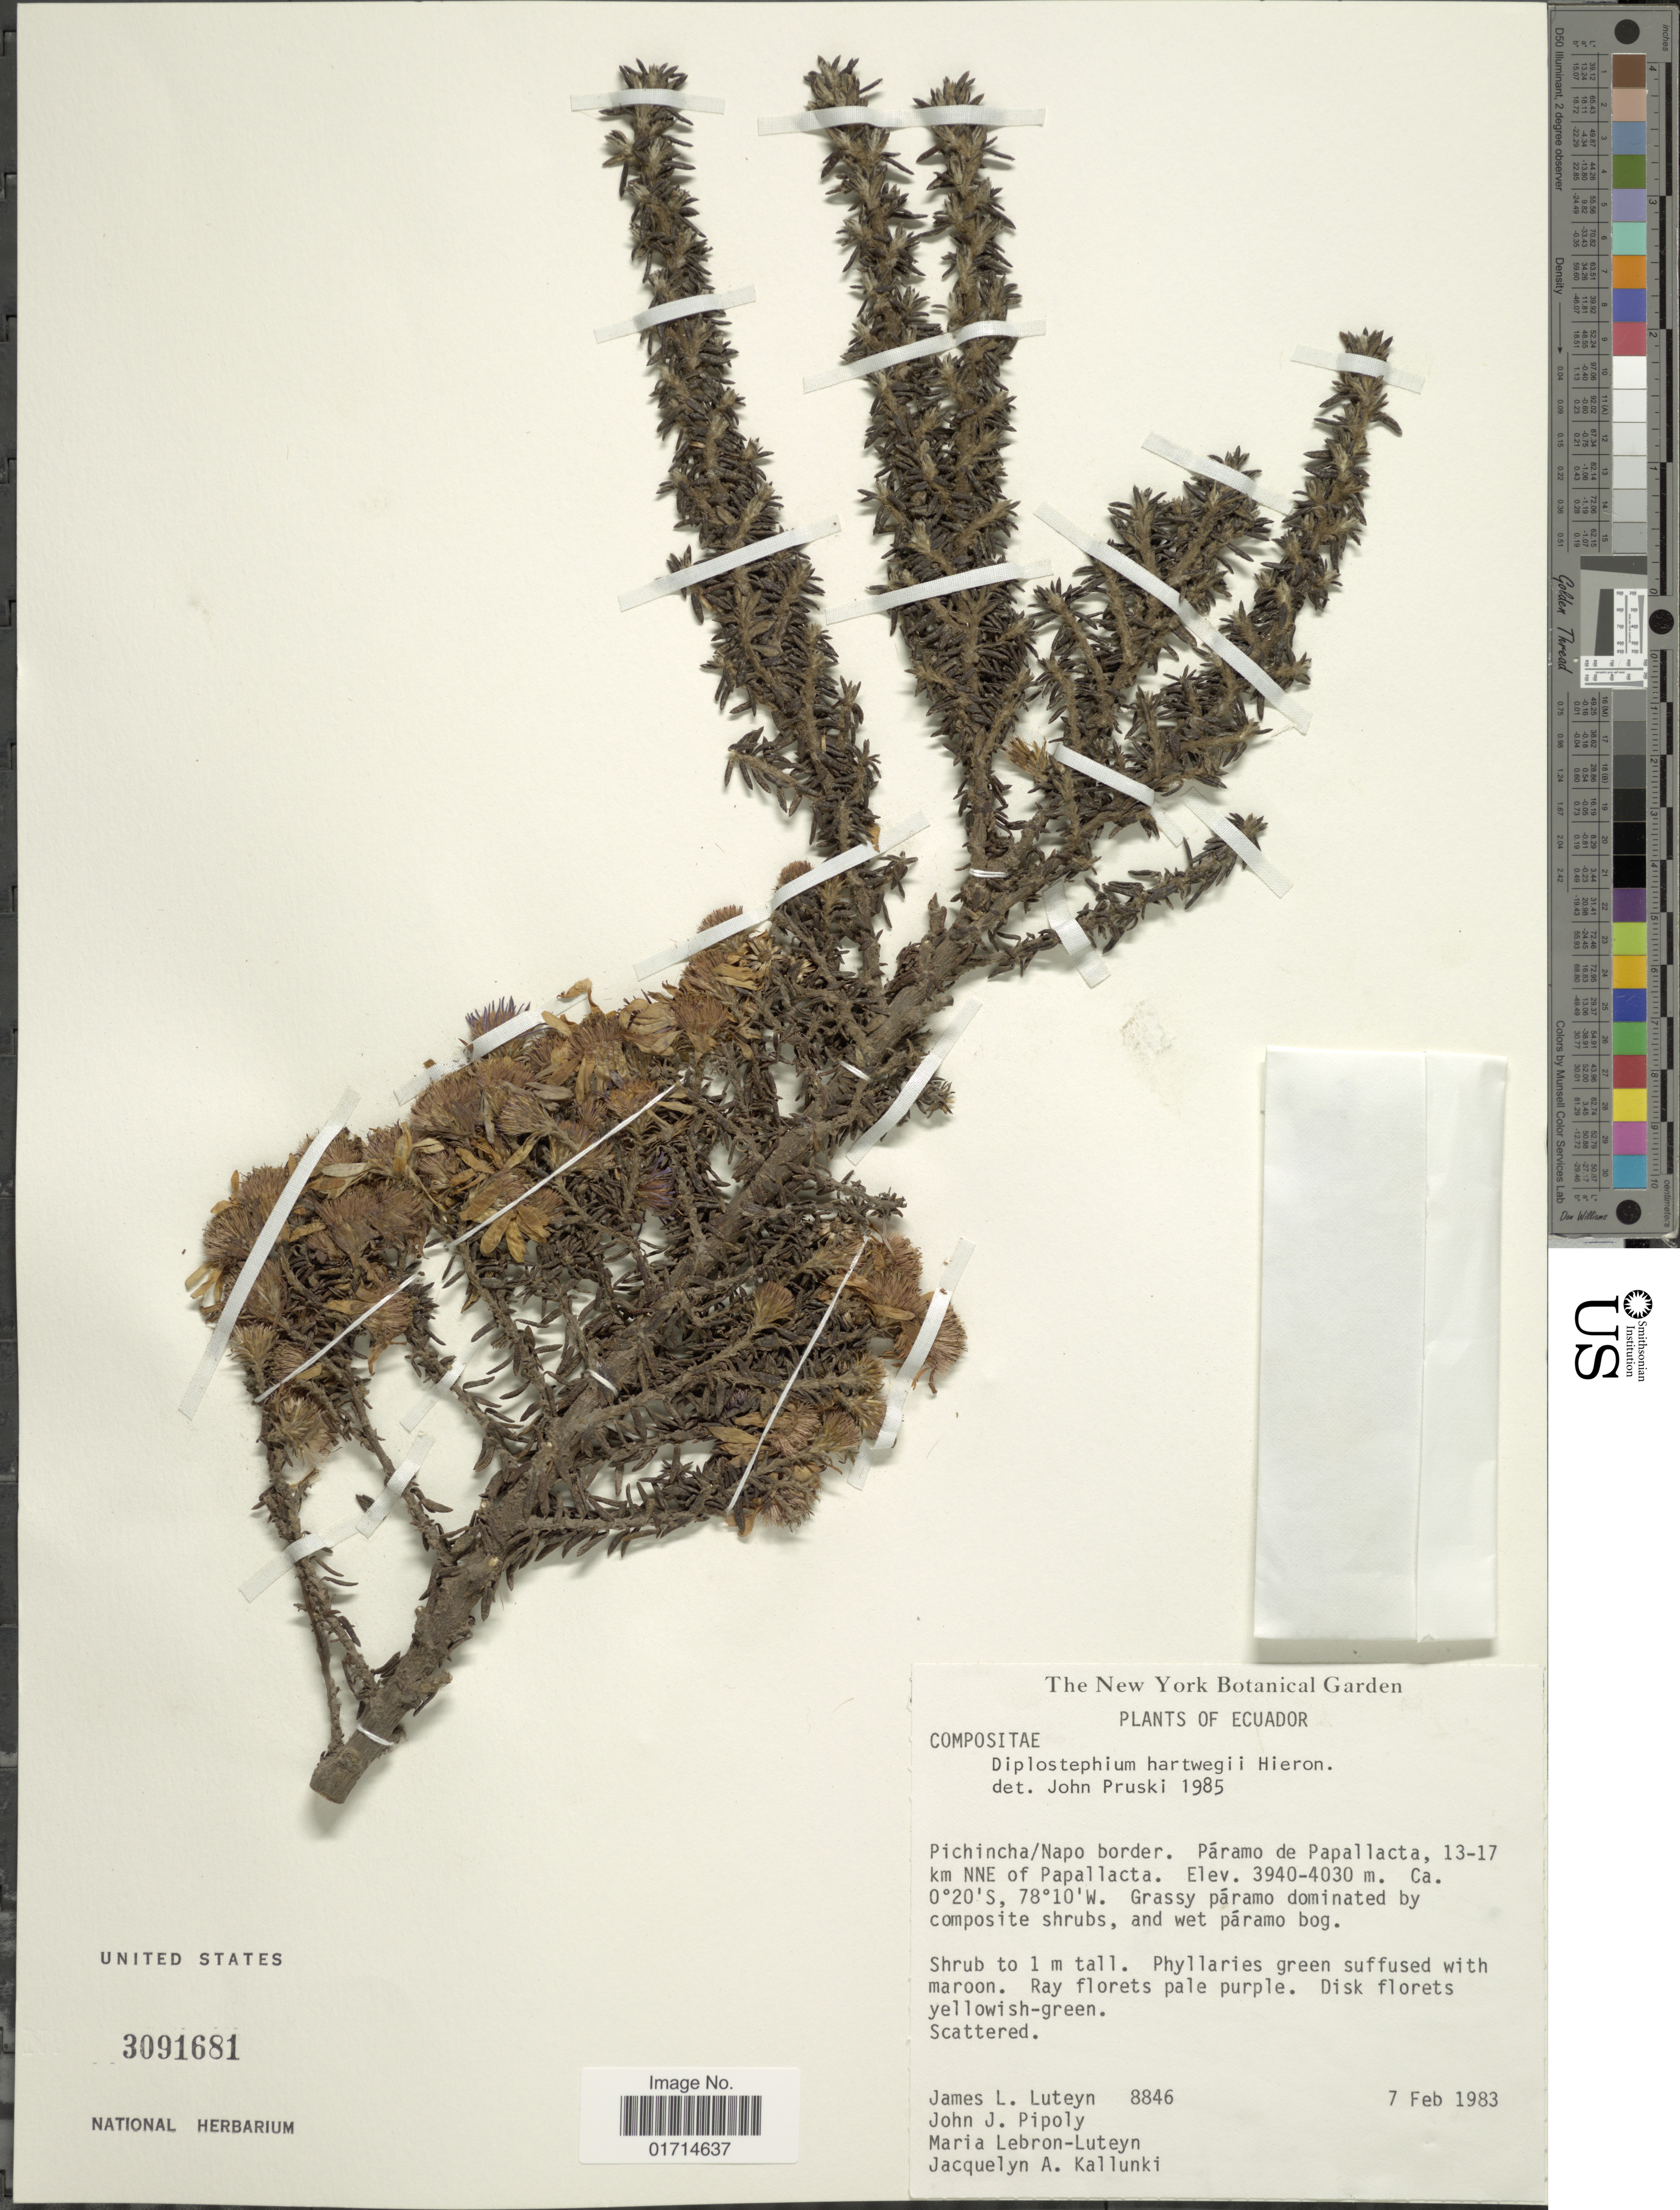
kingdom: Plantae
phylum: Tracheophyta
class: Magnoliopsida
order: Asterales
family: Asteraceae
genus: Diplostephium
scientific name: Diplostephium hartwegii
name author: Hieron.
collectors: J. L. Luteyn, J. J. Pipoly, M. L. Lebrón-Luteyn & J. Kallunki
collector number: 8846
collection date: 1983-02-07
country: Ecuador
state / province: Pichincha / Napo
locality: Paramo de Papallacta, 13-17 km NNE of Papallacta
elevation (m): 3940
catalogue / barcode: US 3091681